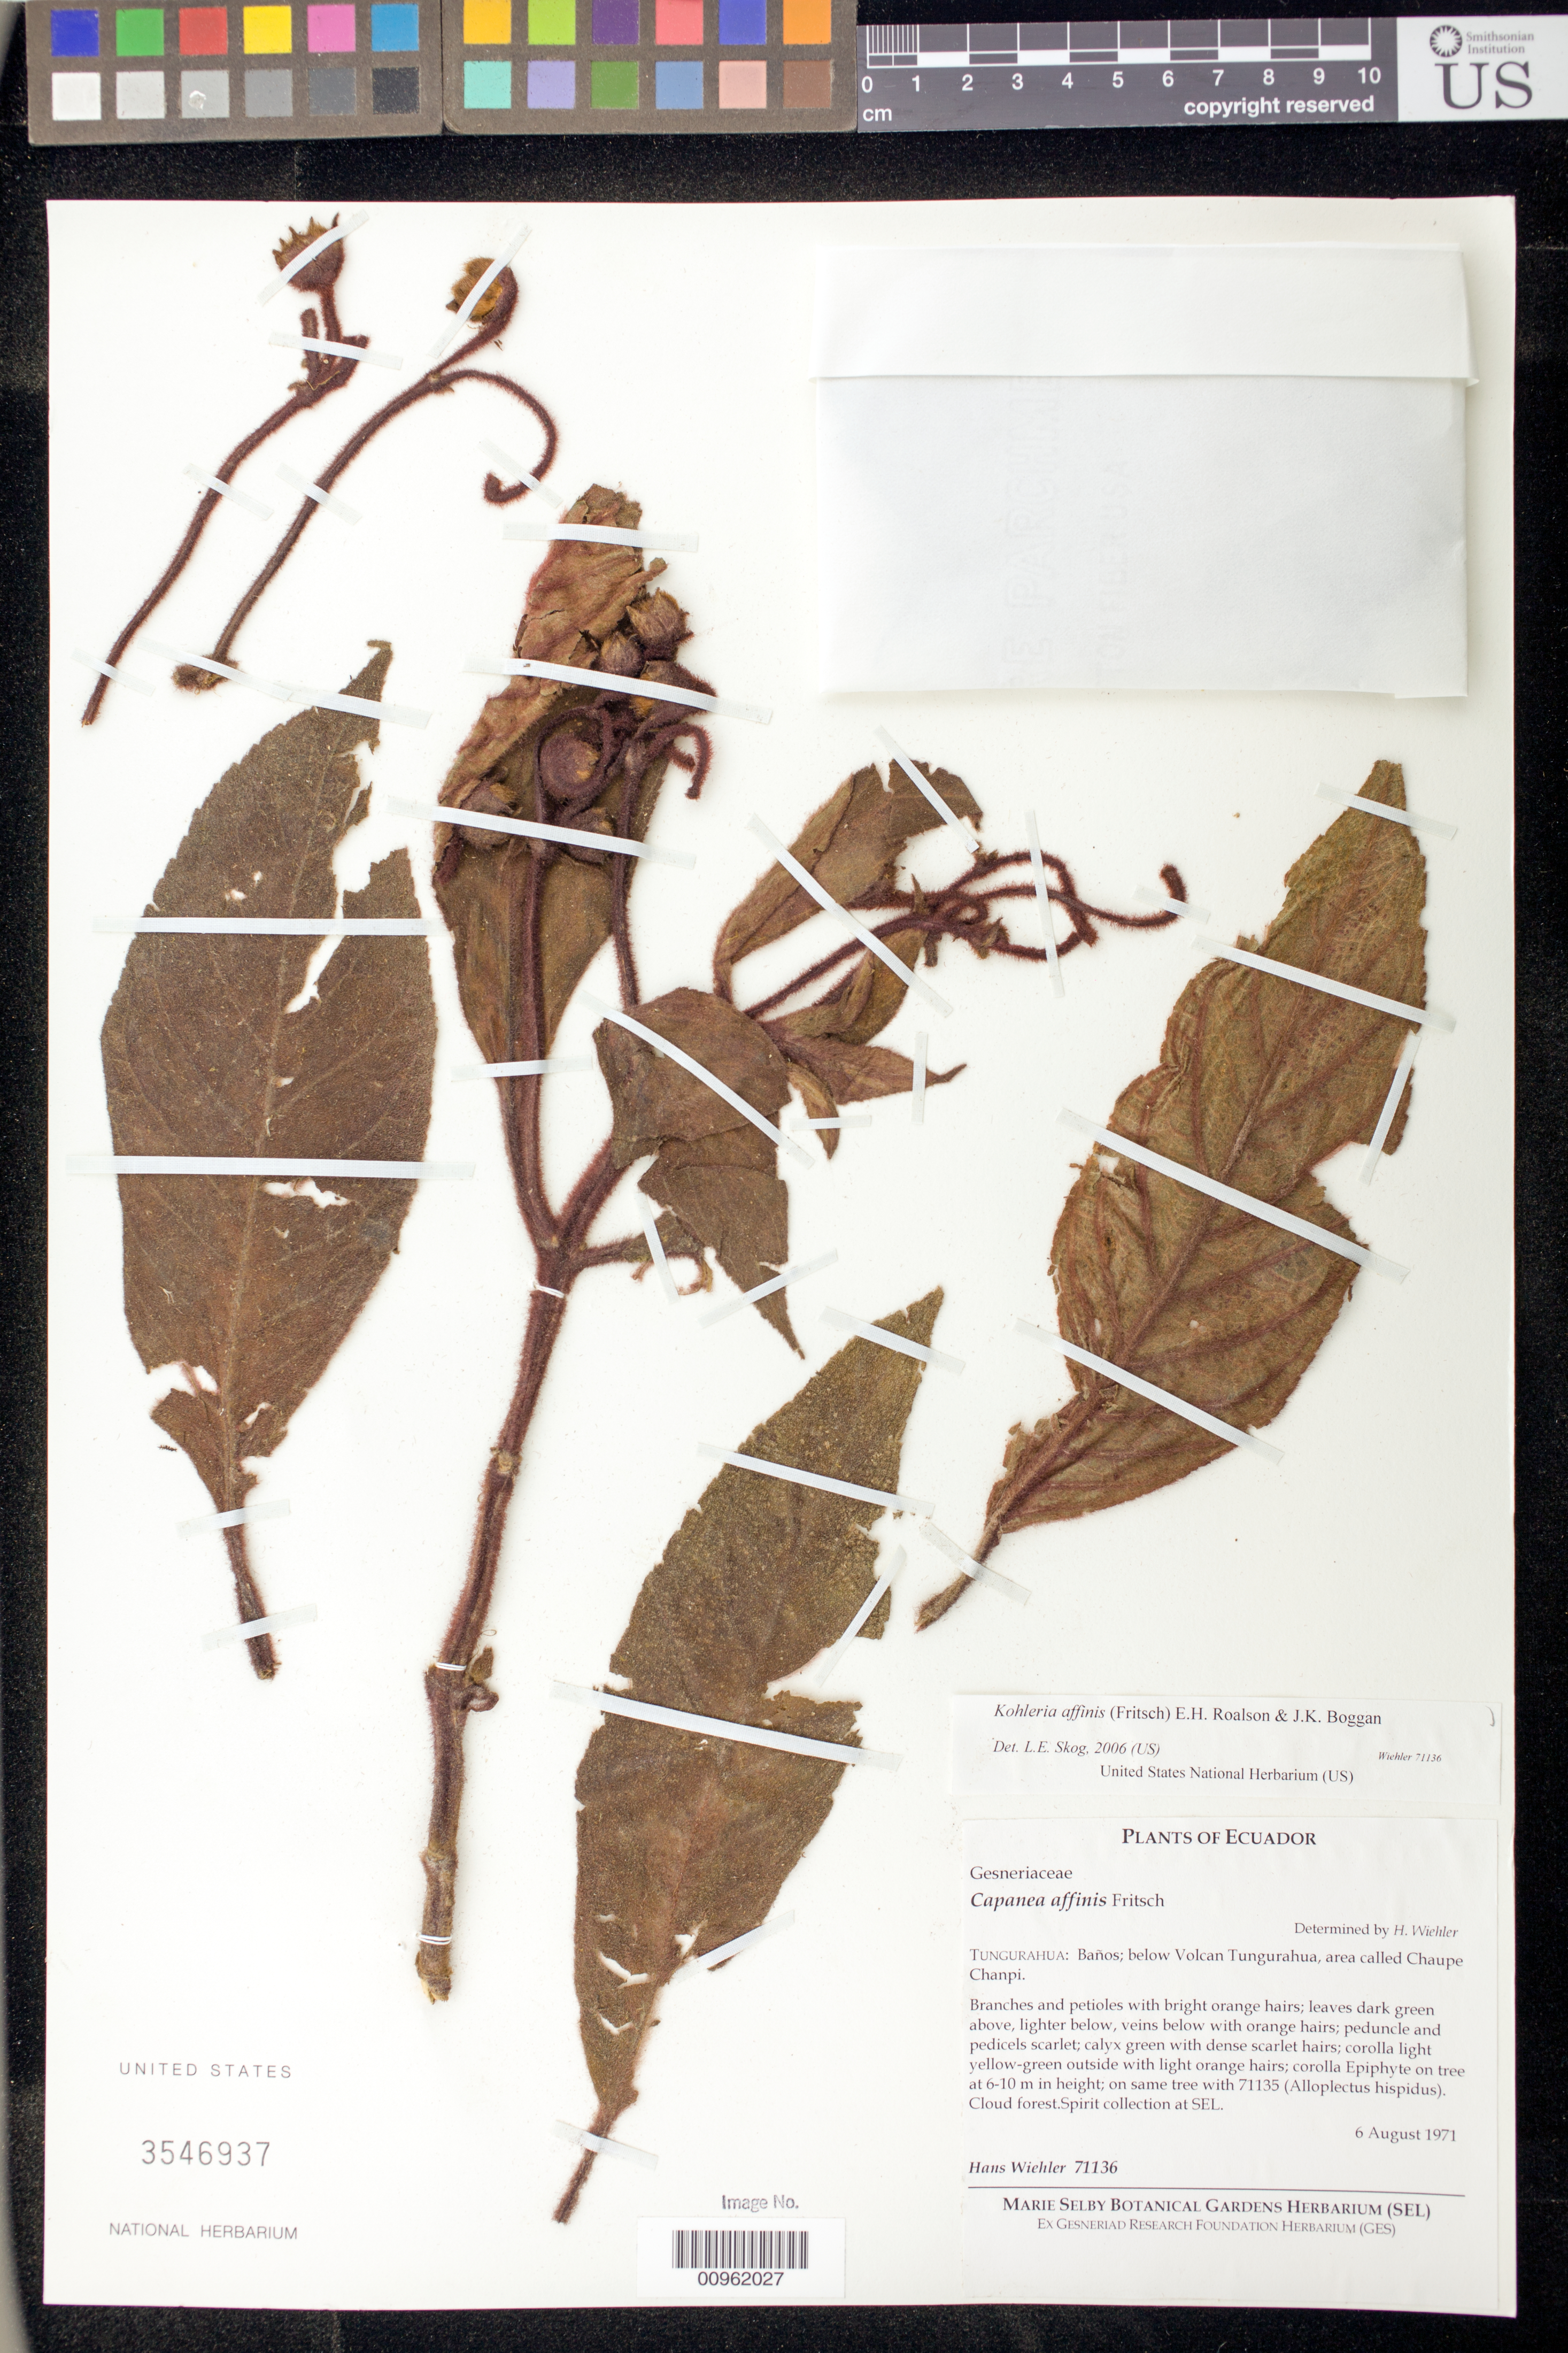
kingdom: Plantae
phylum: Tracheophyta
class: Magnoliopsida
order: Lamiales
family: Gesneriaceae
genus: Kohleria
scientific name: Kohleria affinis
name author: (Fritsch) Roalson & Boggan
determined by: Skog, Laurence E.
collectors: H. J. Wiehler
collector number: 71136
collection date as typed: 06 Aug 1971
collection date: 1971-08-06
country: Ecuador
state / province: Tungurahua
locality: Tungurahua: Baños; below Volcan Tungurahua, area called Chaupe Chanpi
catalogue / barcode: US 3546937